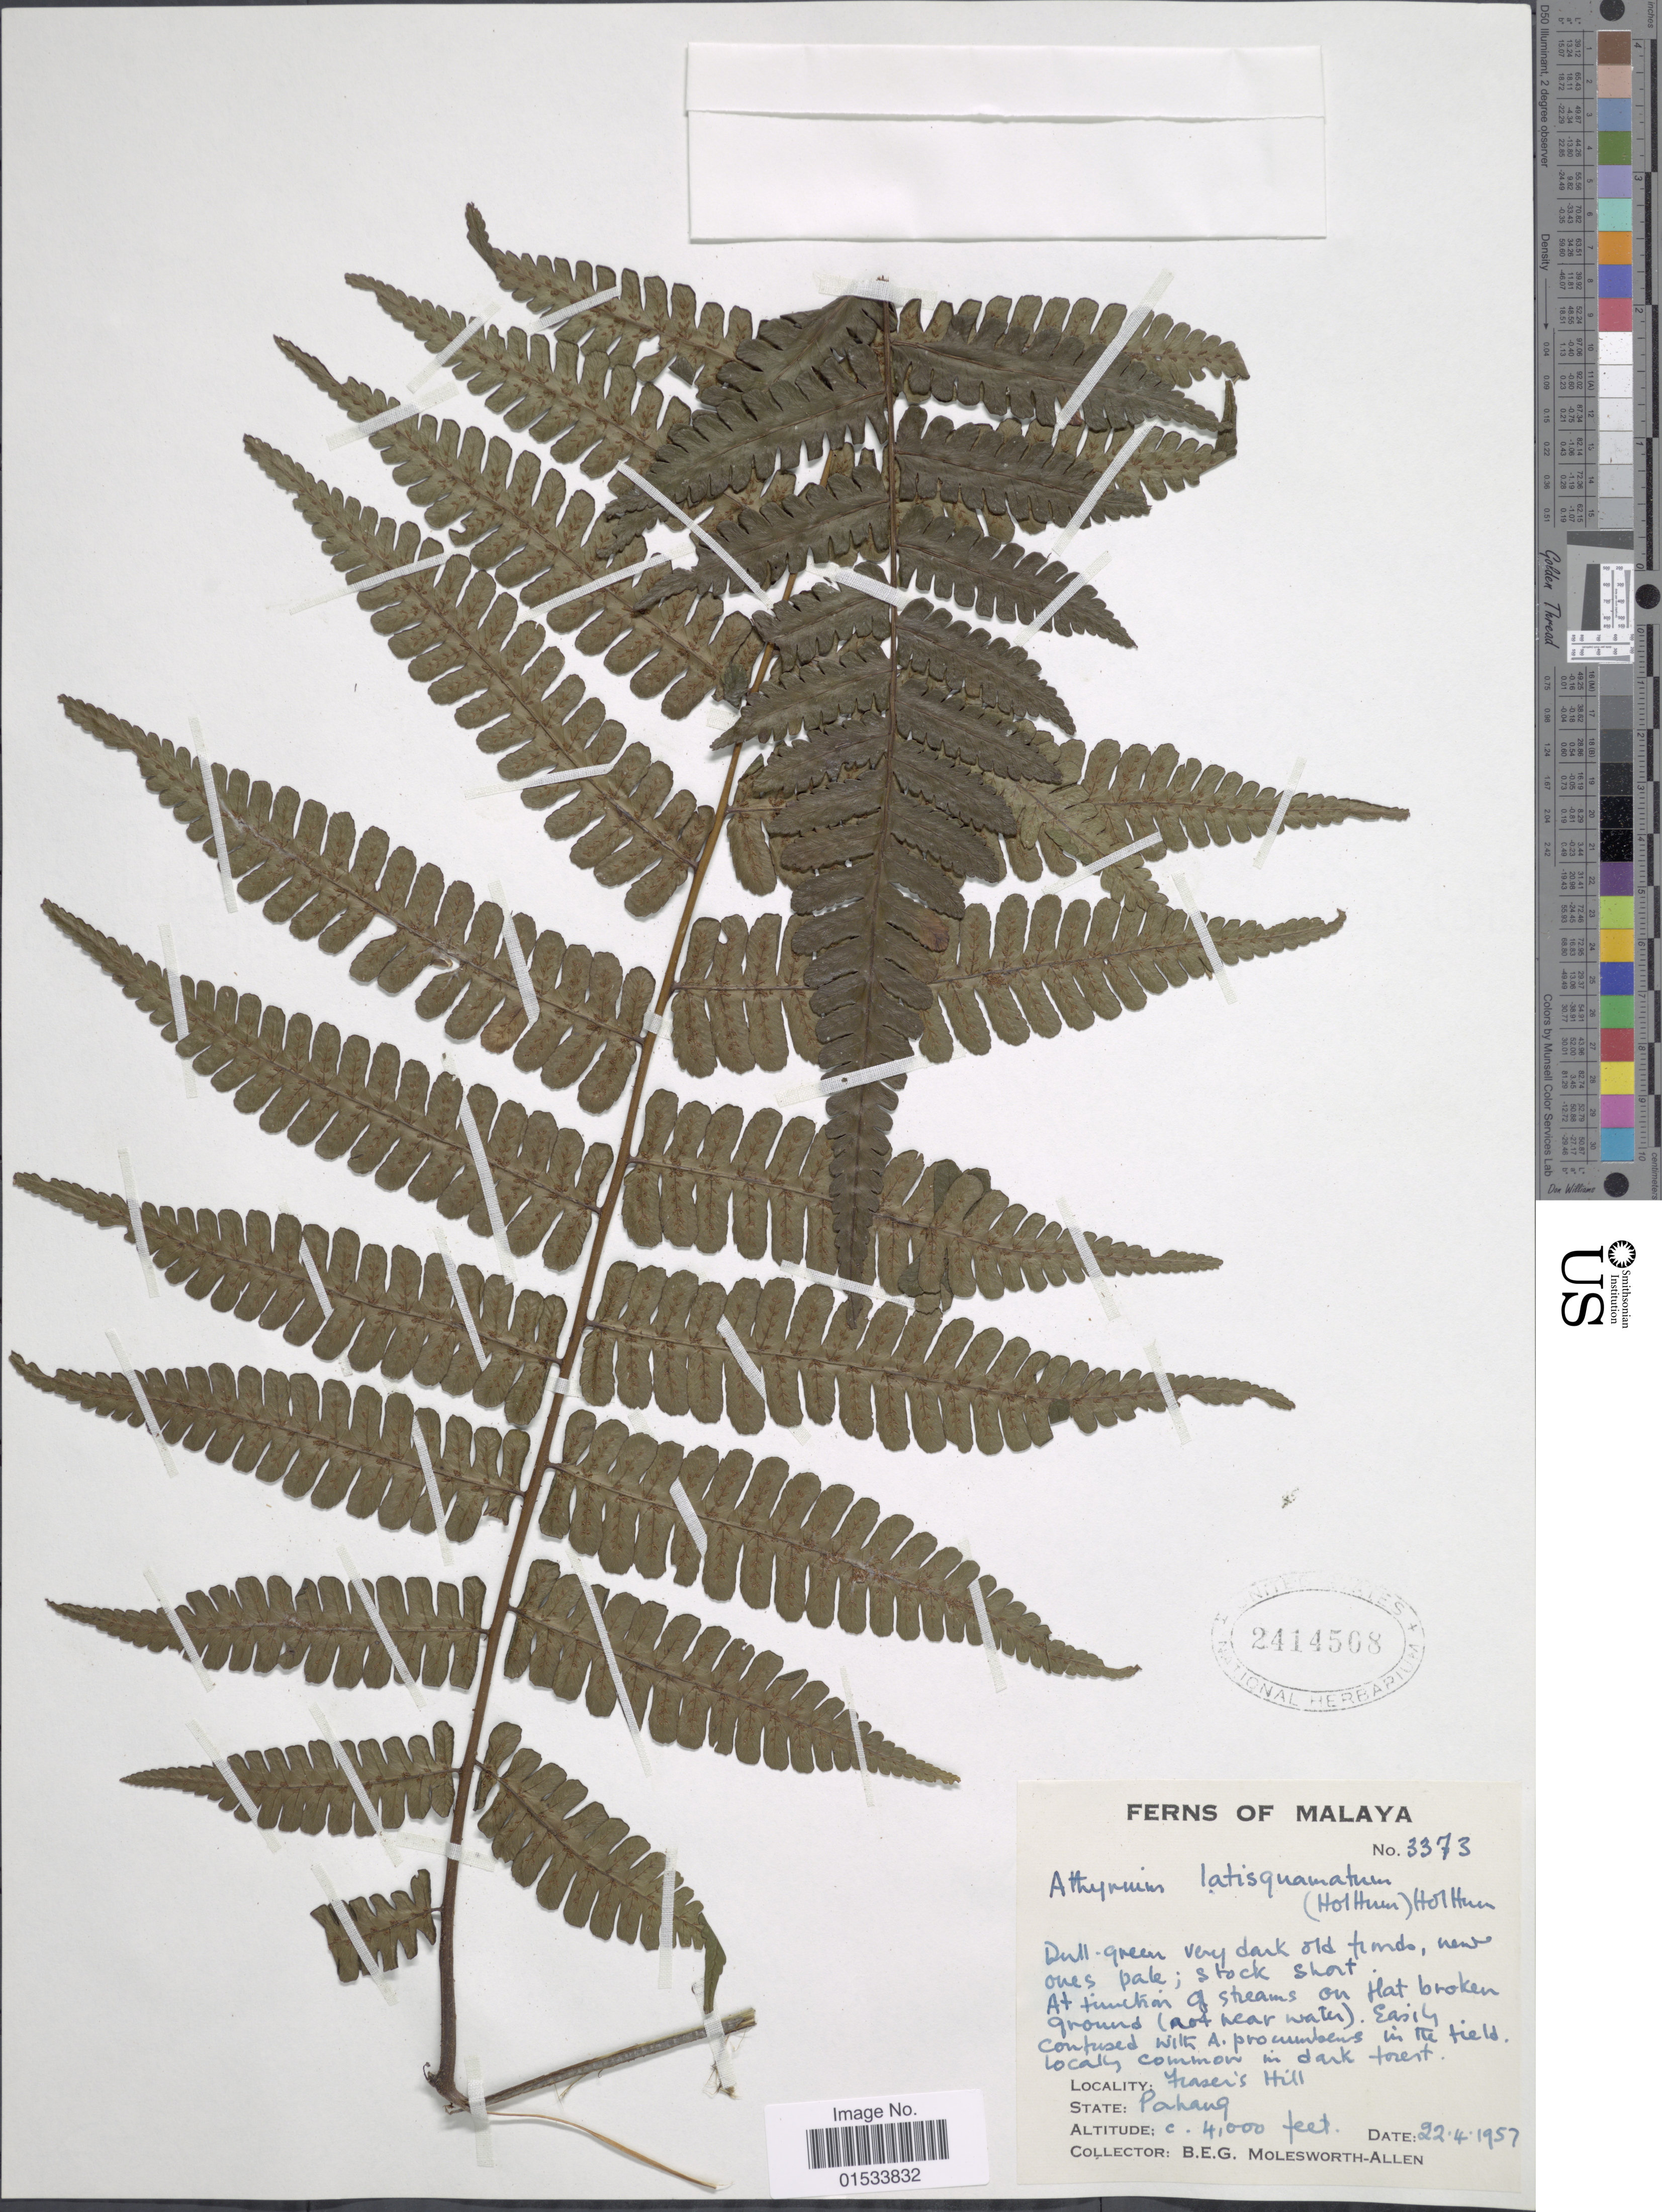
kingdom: Plantae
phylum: Tracheophyta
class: Polypodiopsida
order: Polypodiales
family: Athyriaceae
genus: Diplazium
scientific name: Diplazium latisquamatum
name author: Holttum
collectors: B. E. G. Molesworth-Allen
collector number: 3373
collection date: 1957-04-22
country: Malaysia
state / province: Pahang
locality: Fraser's Hill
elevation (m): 1219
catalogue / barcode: US 2414508